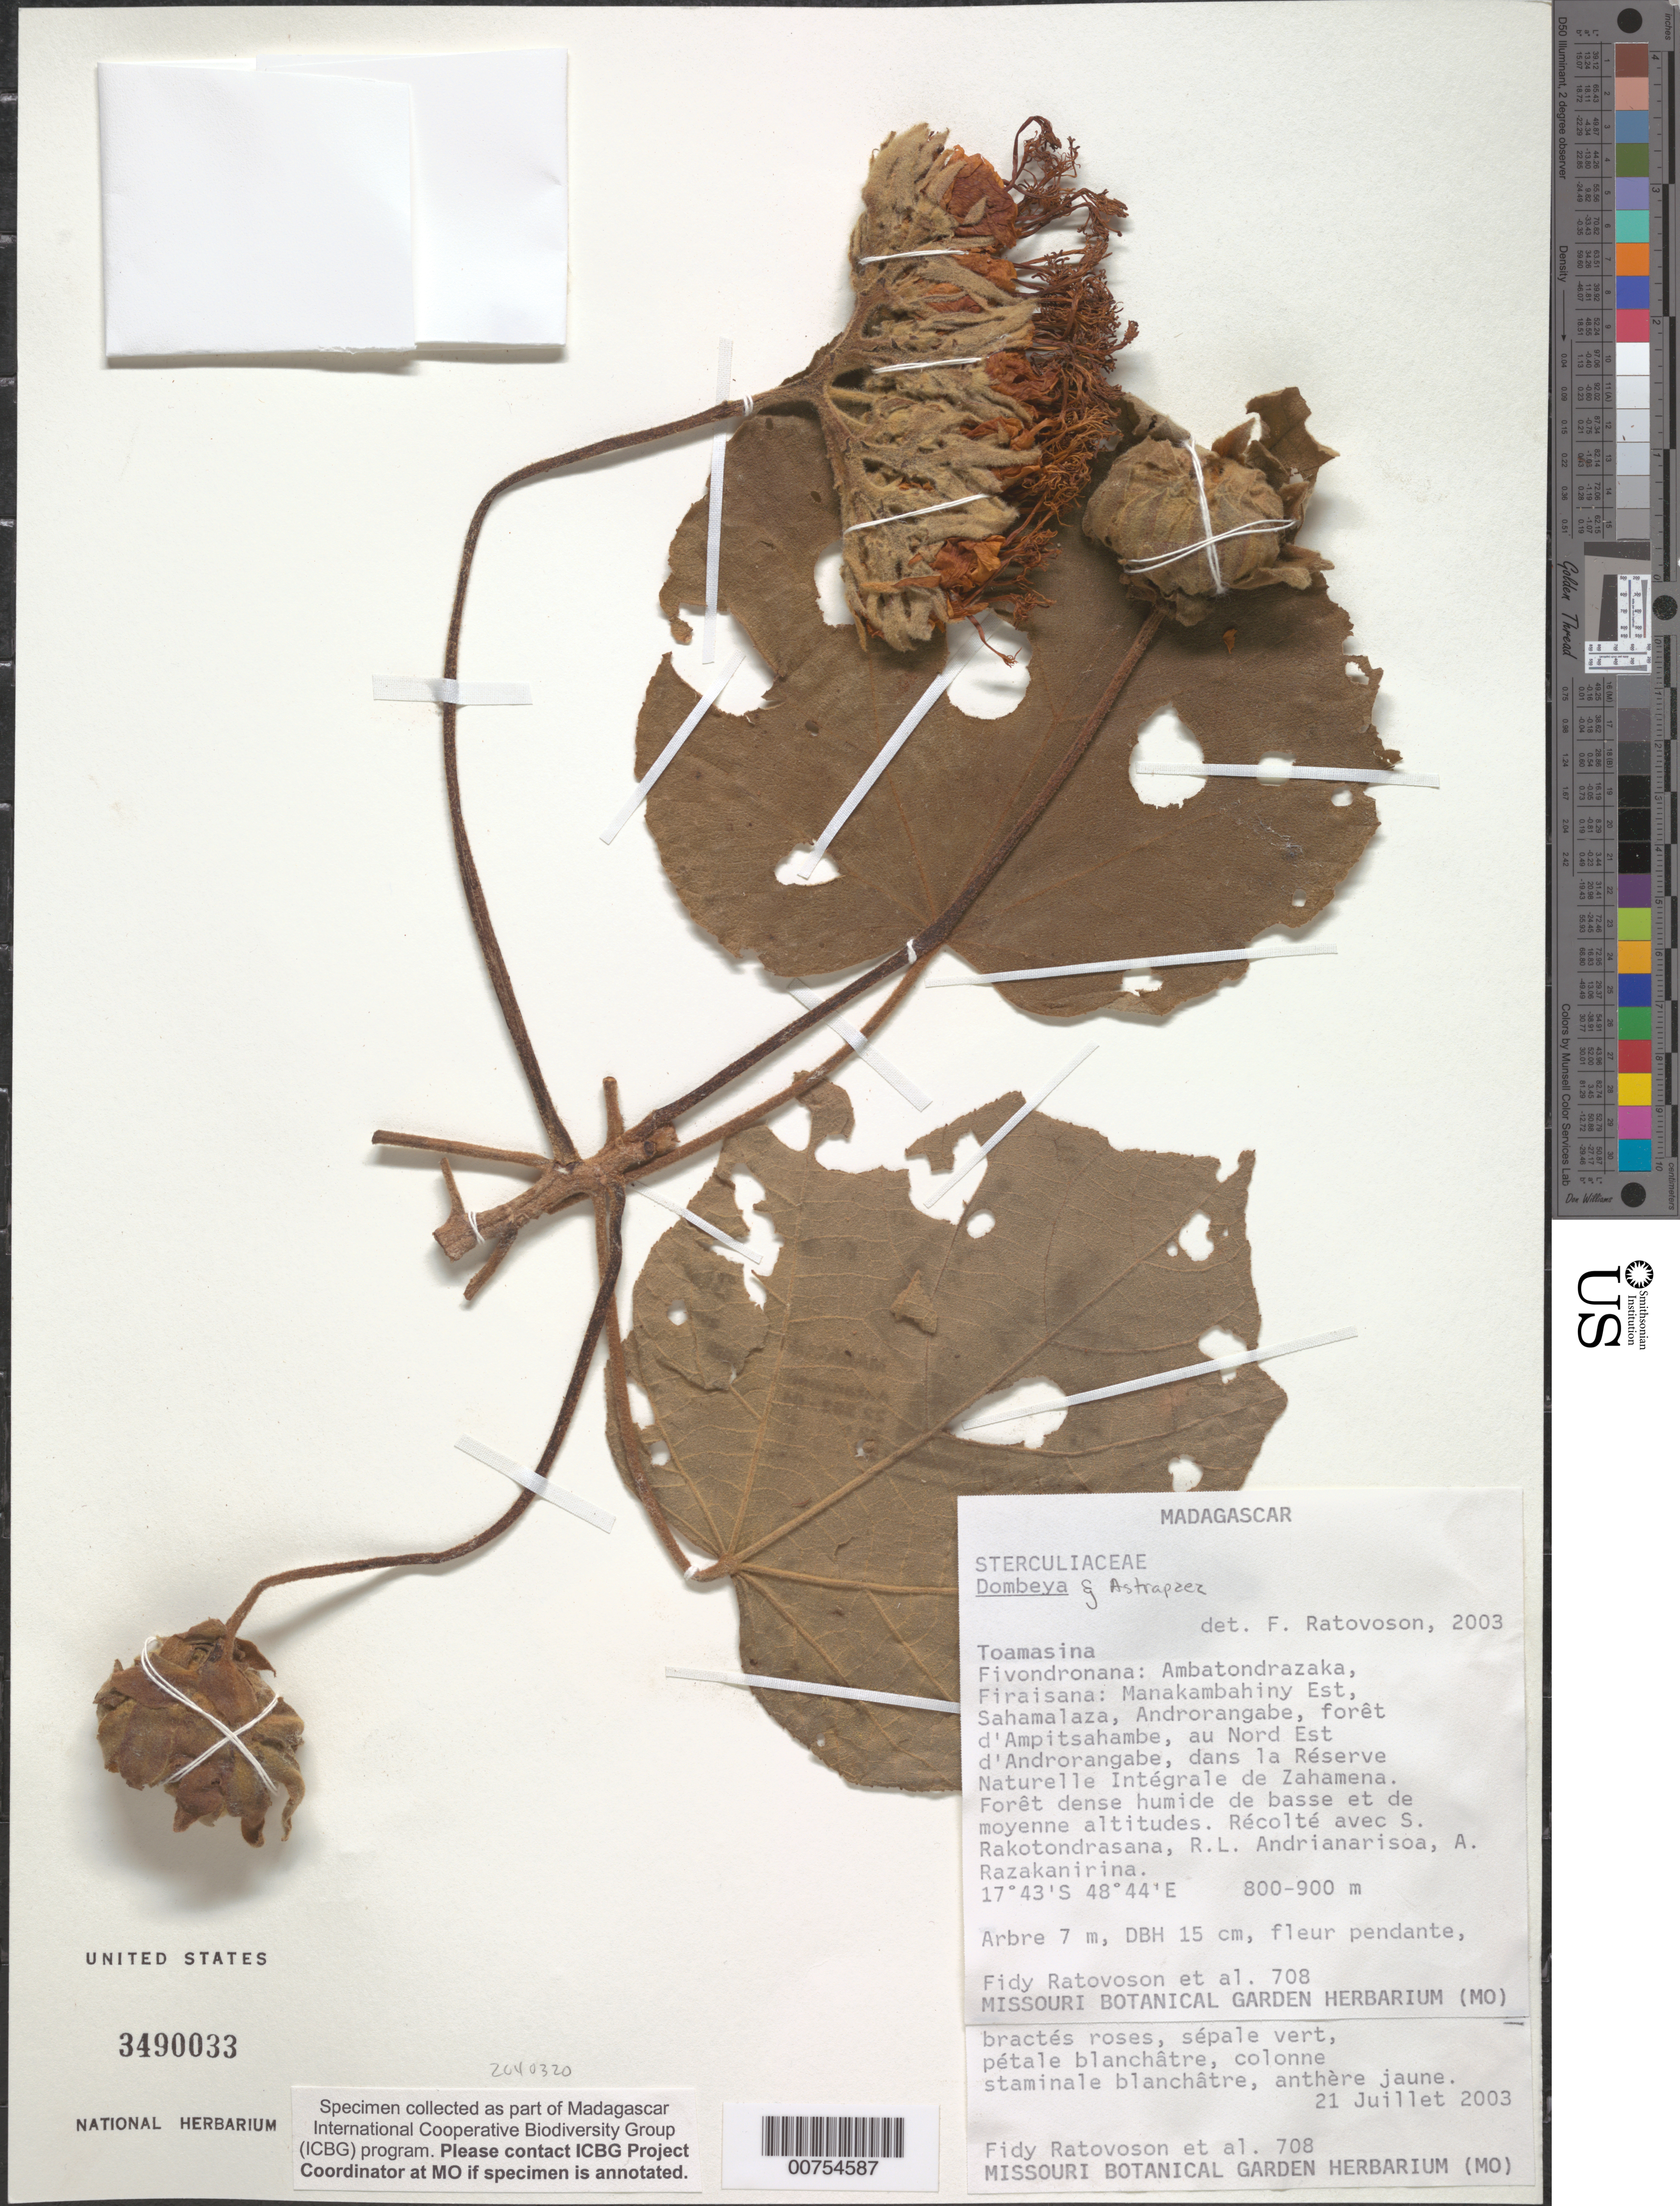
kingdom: Plantae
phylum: Tracheophyta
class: Magnoliopsida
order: Malvales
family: Malvaceae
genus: Dombeya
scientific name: Dombeya baronii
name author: Baker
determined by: Dorr, L. J., (BOT), Smithsonian Institution - National Museum of Natural History (UNITED STATES)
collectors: F. Ratovoson & et al.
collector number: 708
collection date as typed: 21 Jul 2003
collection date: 2003-07-21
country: Madagascar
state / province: Alaotra Mangoro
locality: Fivondronana: Ambatondrazaka, Firaisana: Manakambahiny Est, Sahamalaza, Androrangabe, forêt d'Ampitsahambe, au Nord Est d'Androrangabe, dans la Réserve Naturelle Intégrale de Zahamena.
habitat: Forêt dense humide de basse et de moyenne altitudes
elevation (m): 800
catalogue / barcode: US 3490033